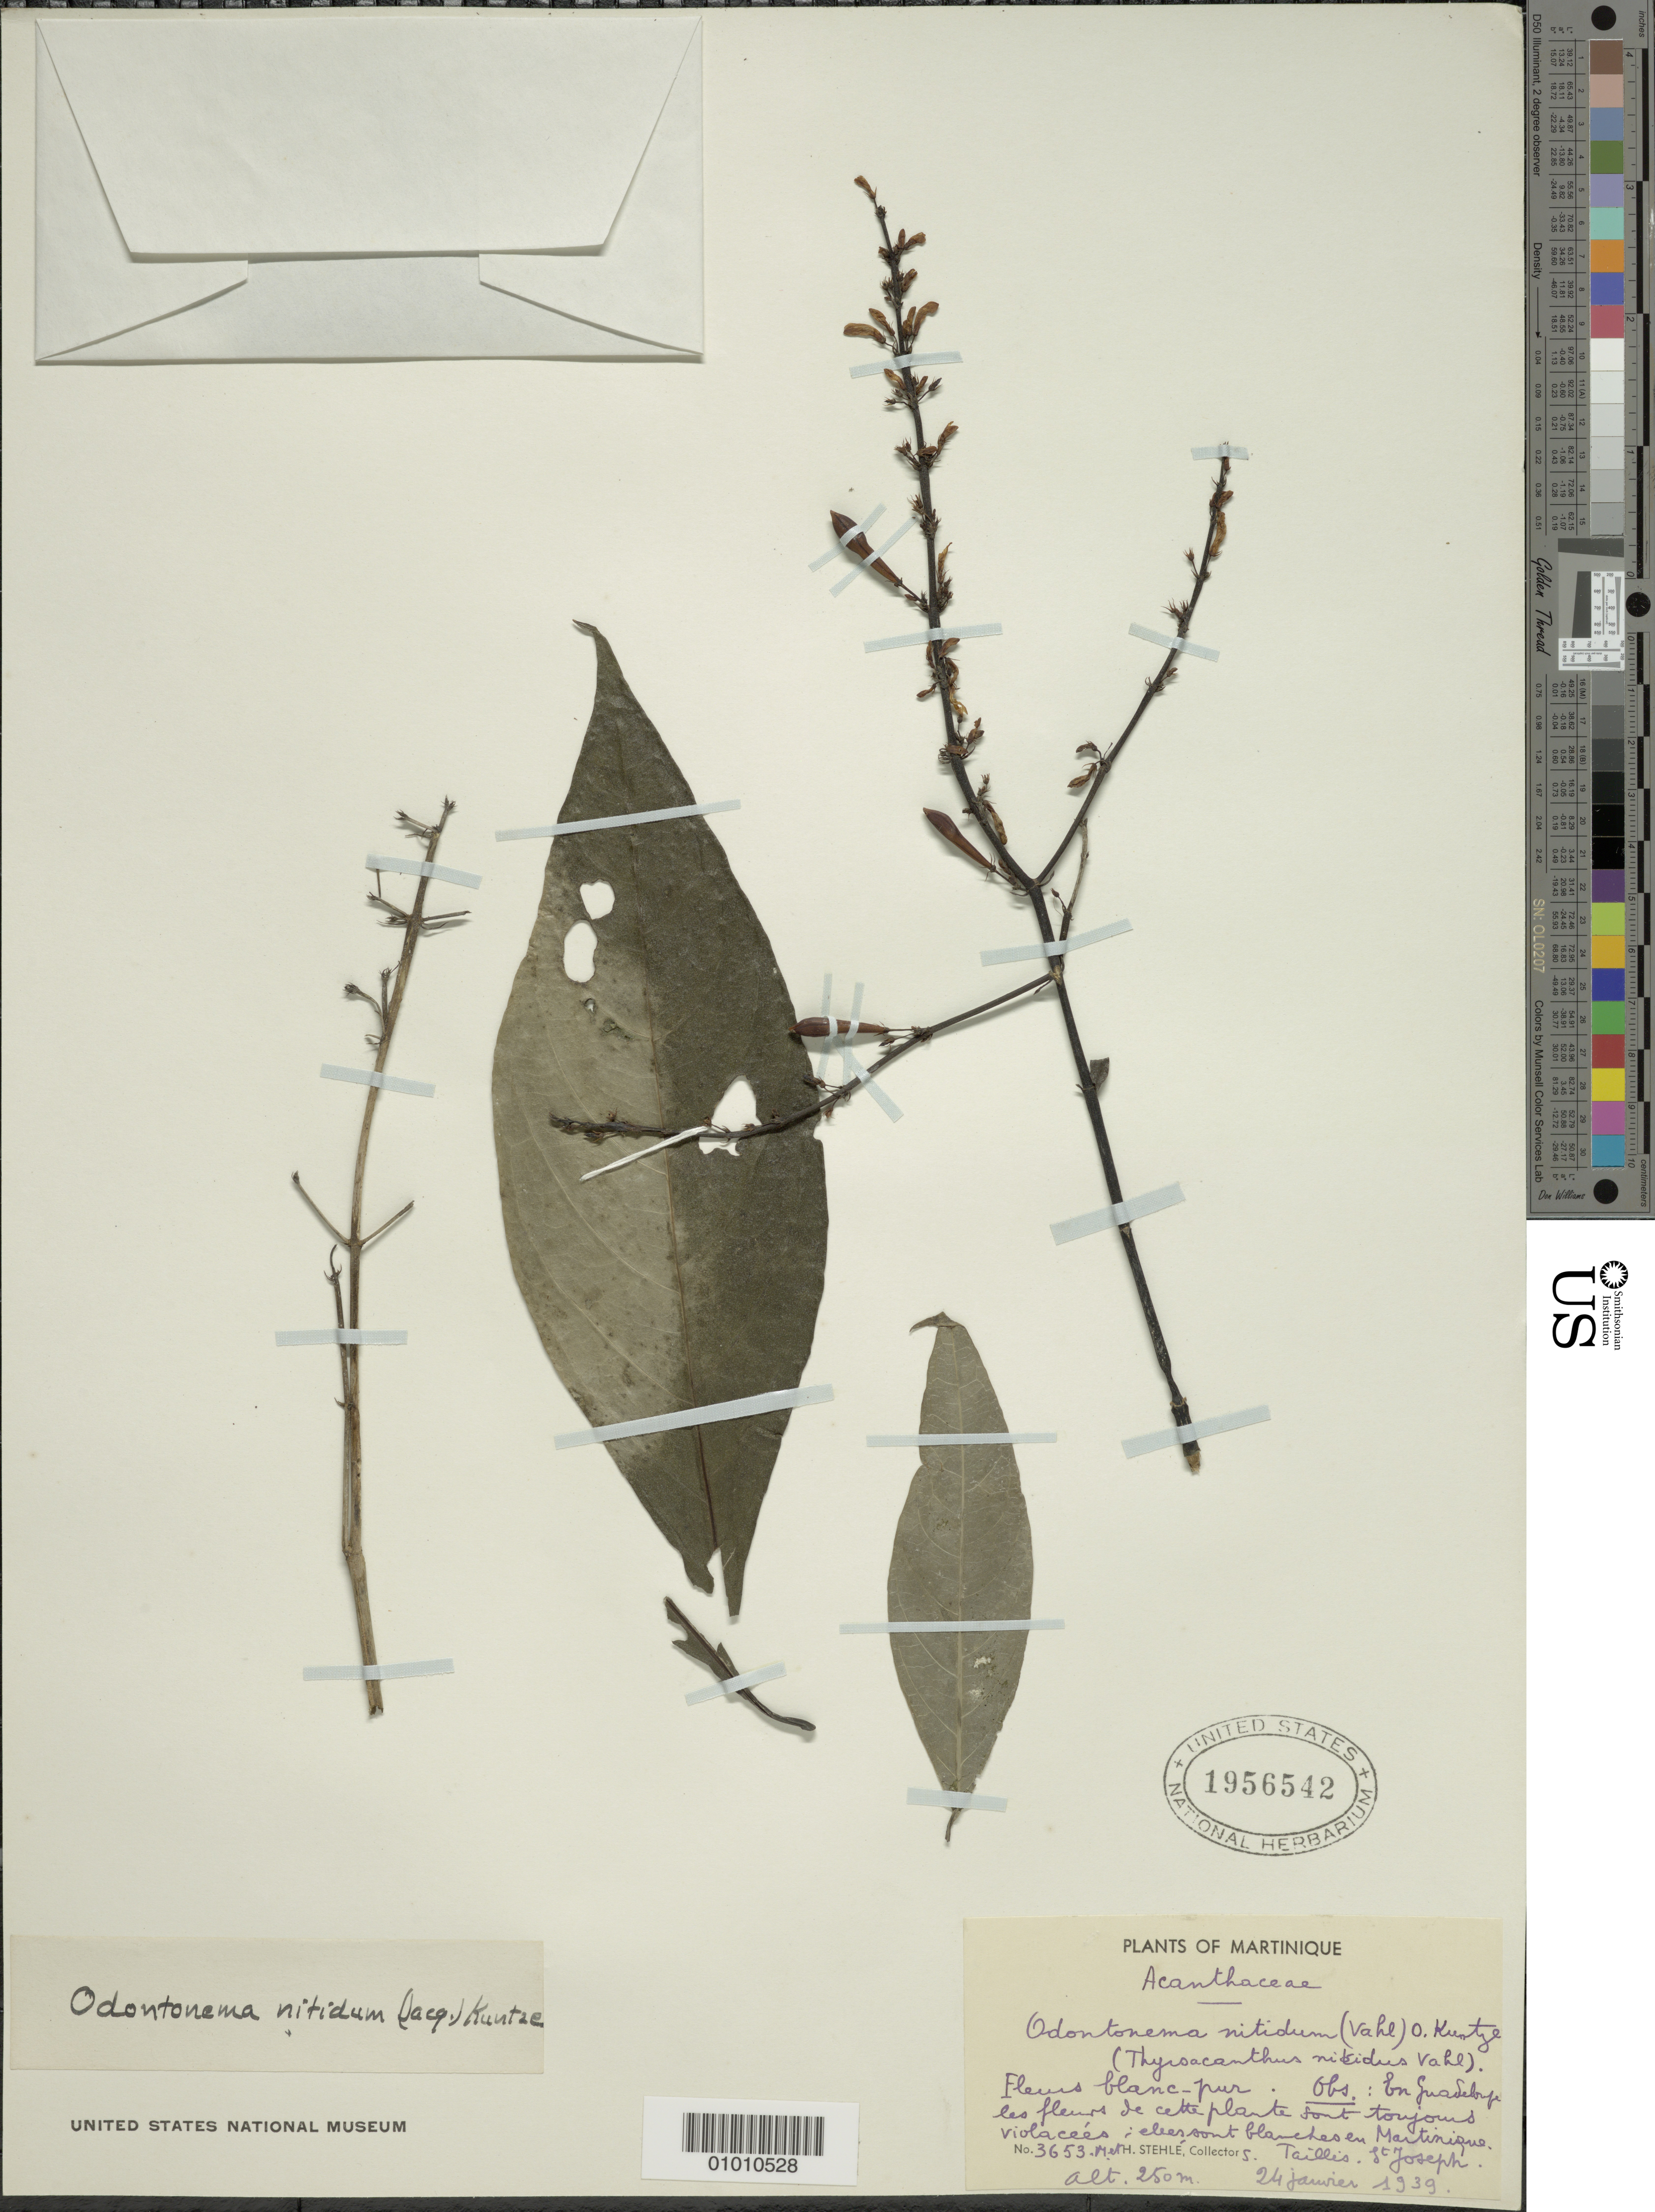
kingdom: Plantae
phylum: Tracheophyta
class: Magnoliopsida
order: Lamiales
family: Acanthaceae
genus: Odontonema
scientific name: Odontonema nitidum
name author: (Jacq.) Kuntze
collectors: H. Stehlé & M. Stehlé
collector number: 3653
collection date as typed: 24 Jan 1939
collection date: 1939-01-24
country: Martinique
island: Martinique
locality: Tailles St. Joseph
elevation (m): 250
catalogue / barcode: US 1956542